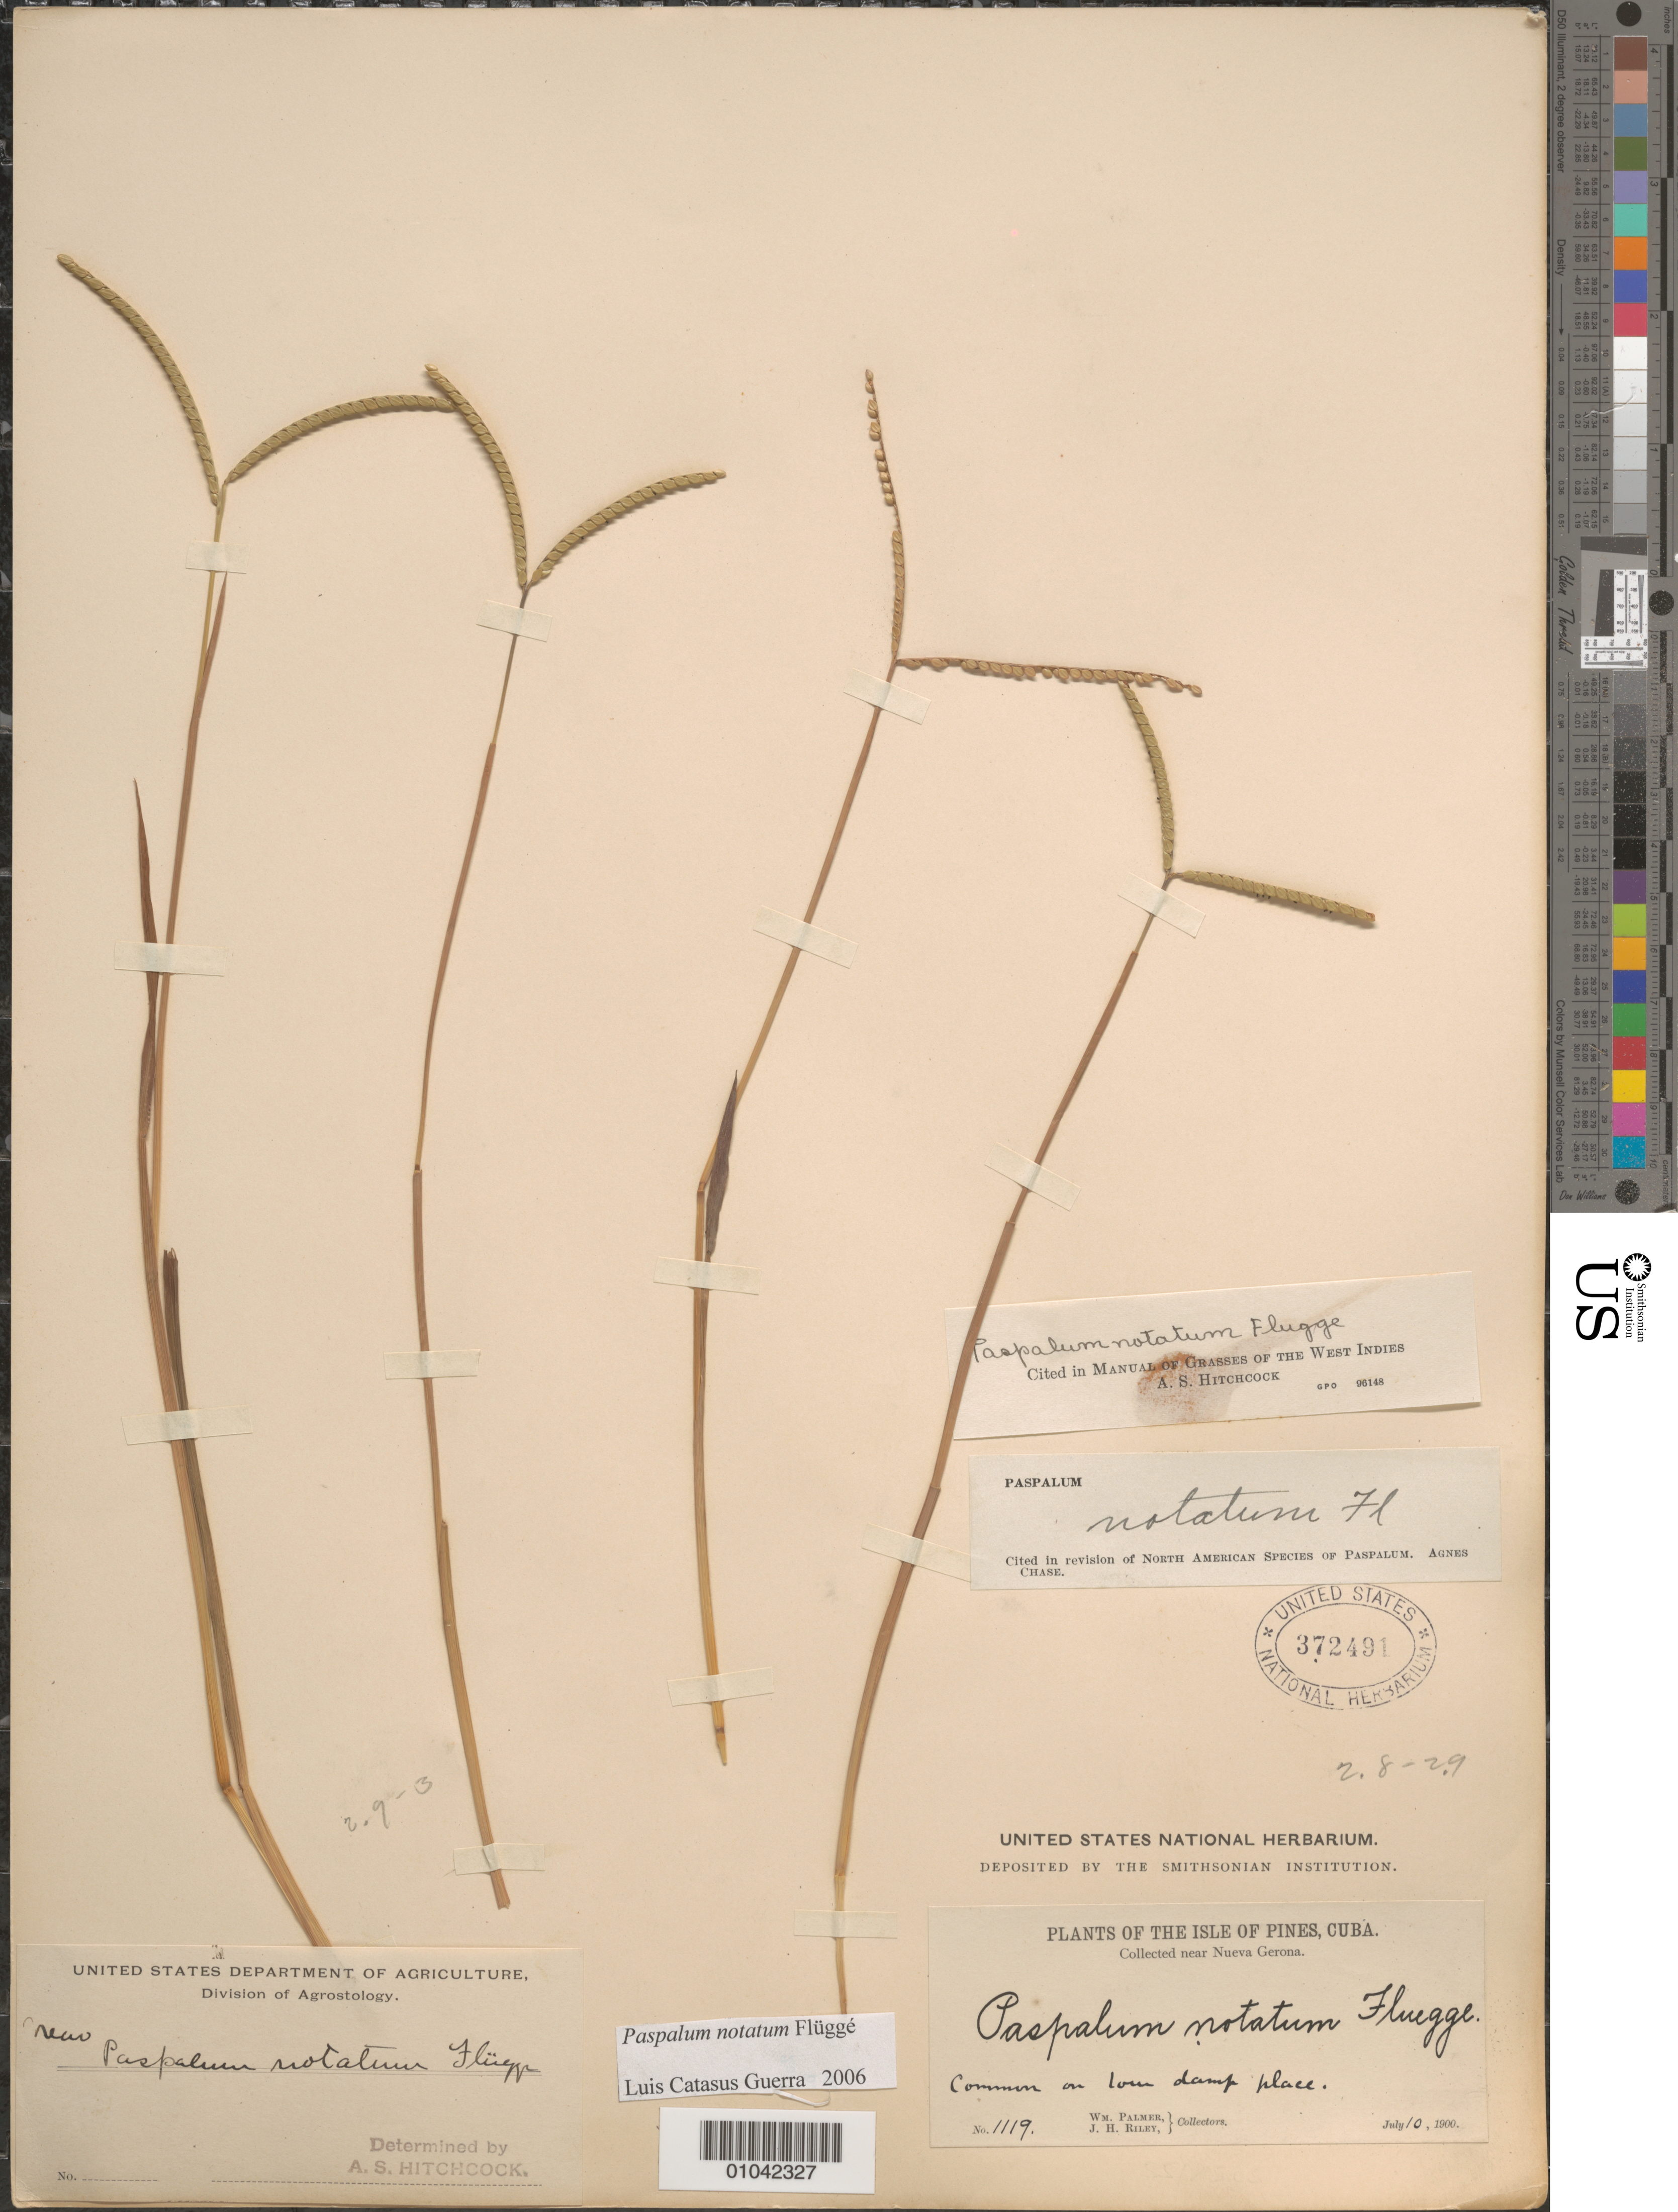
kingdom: Plantae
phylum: Tracheophyta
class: Liliopsida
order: Poales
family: Poaceae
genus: Paspalum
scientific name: Paspalum notatum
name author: Flüggé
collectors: W. Palmer & J. H. Riley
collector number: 1119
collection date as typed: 10 Jul 1900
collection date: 1900-07-10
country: Cuba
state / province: Isla de la Juventud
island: Isla de la Juventud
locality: [Isle of Pines], Near Nueva Gerona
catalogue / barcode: US 372491